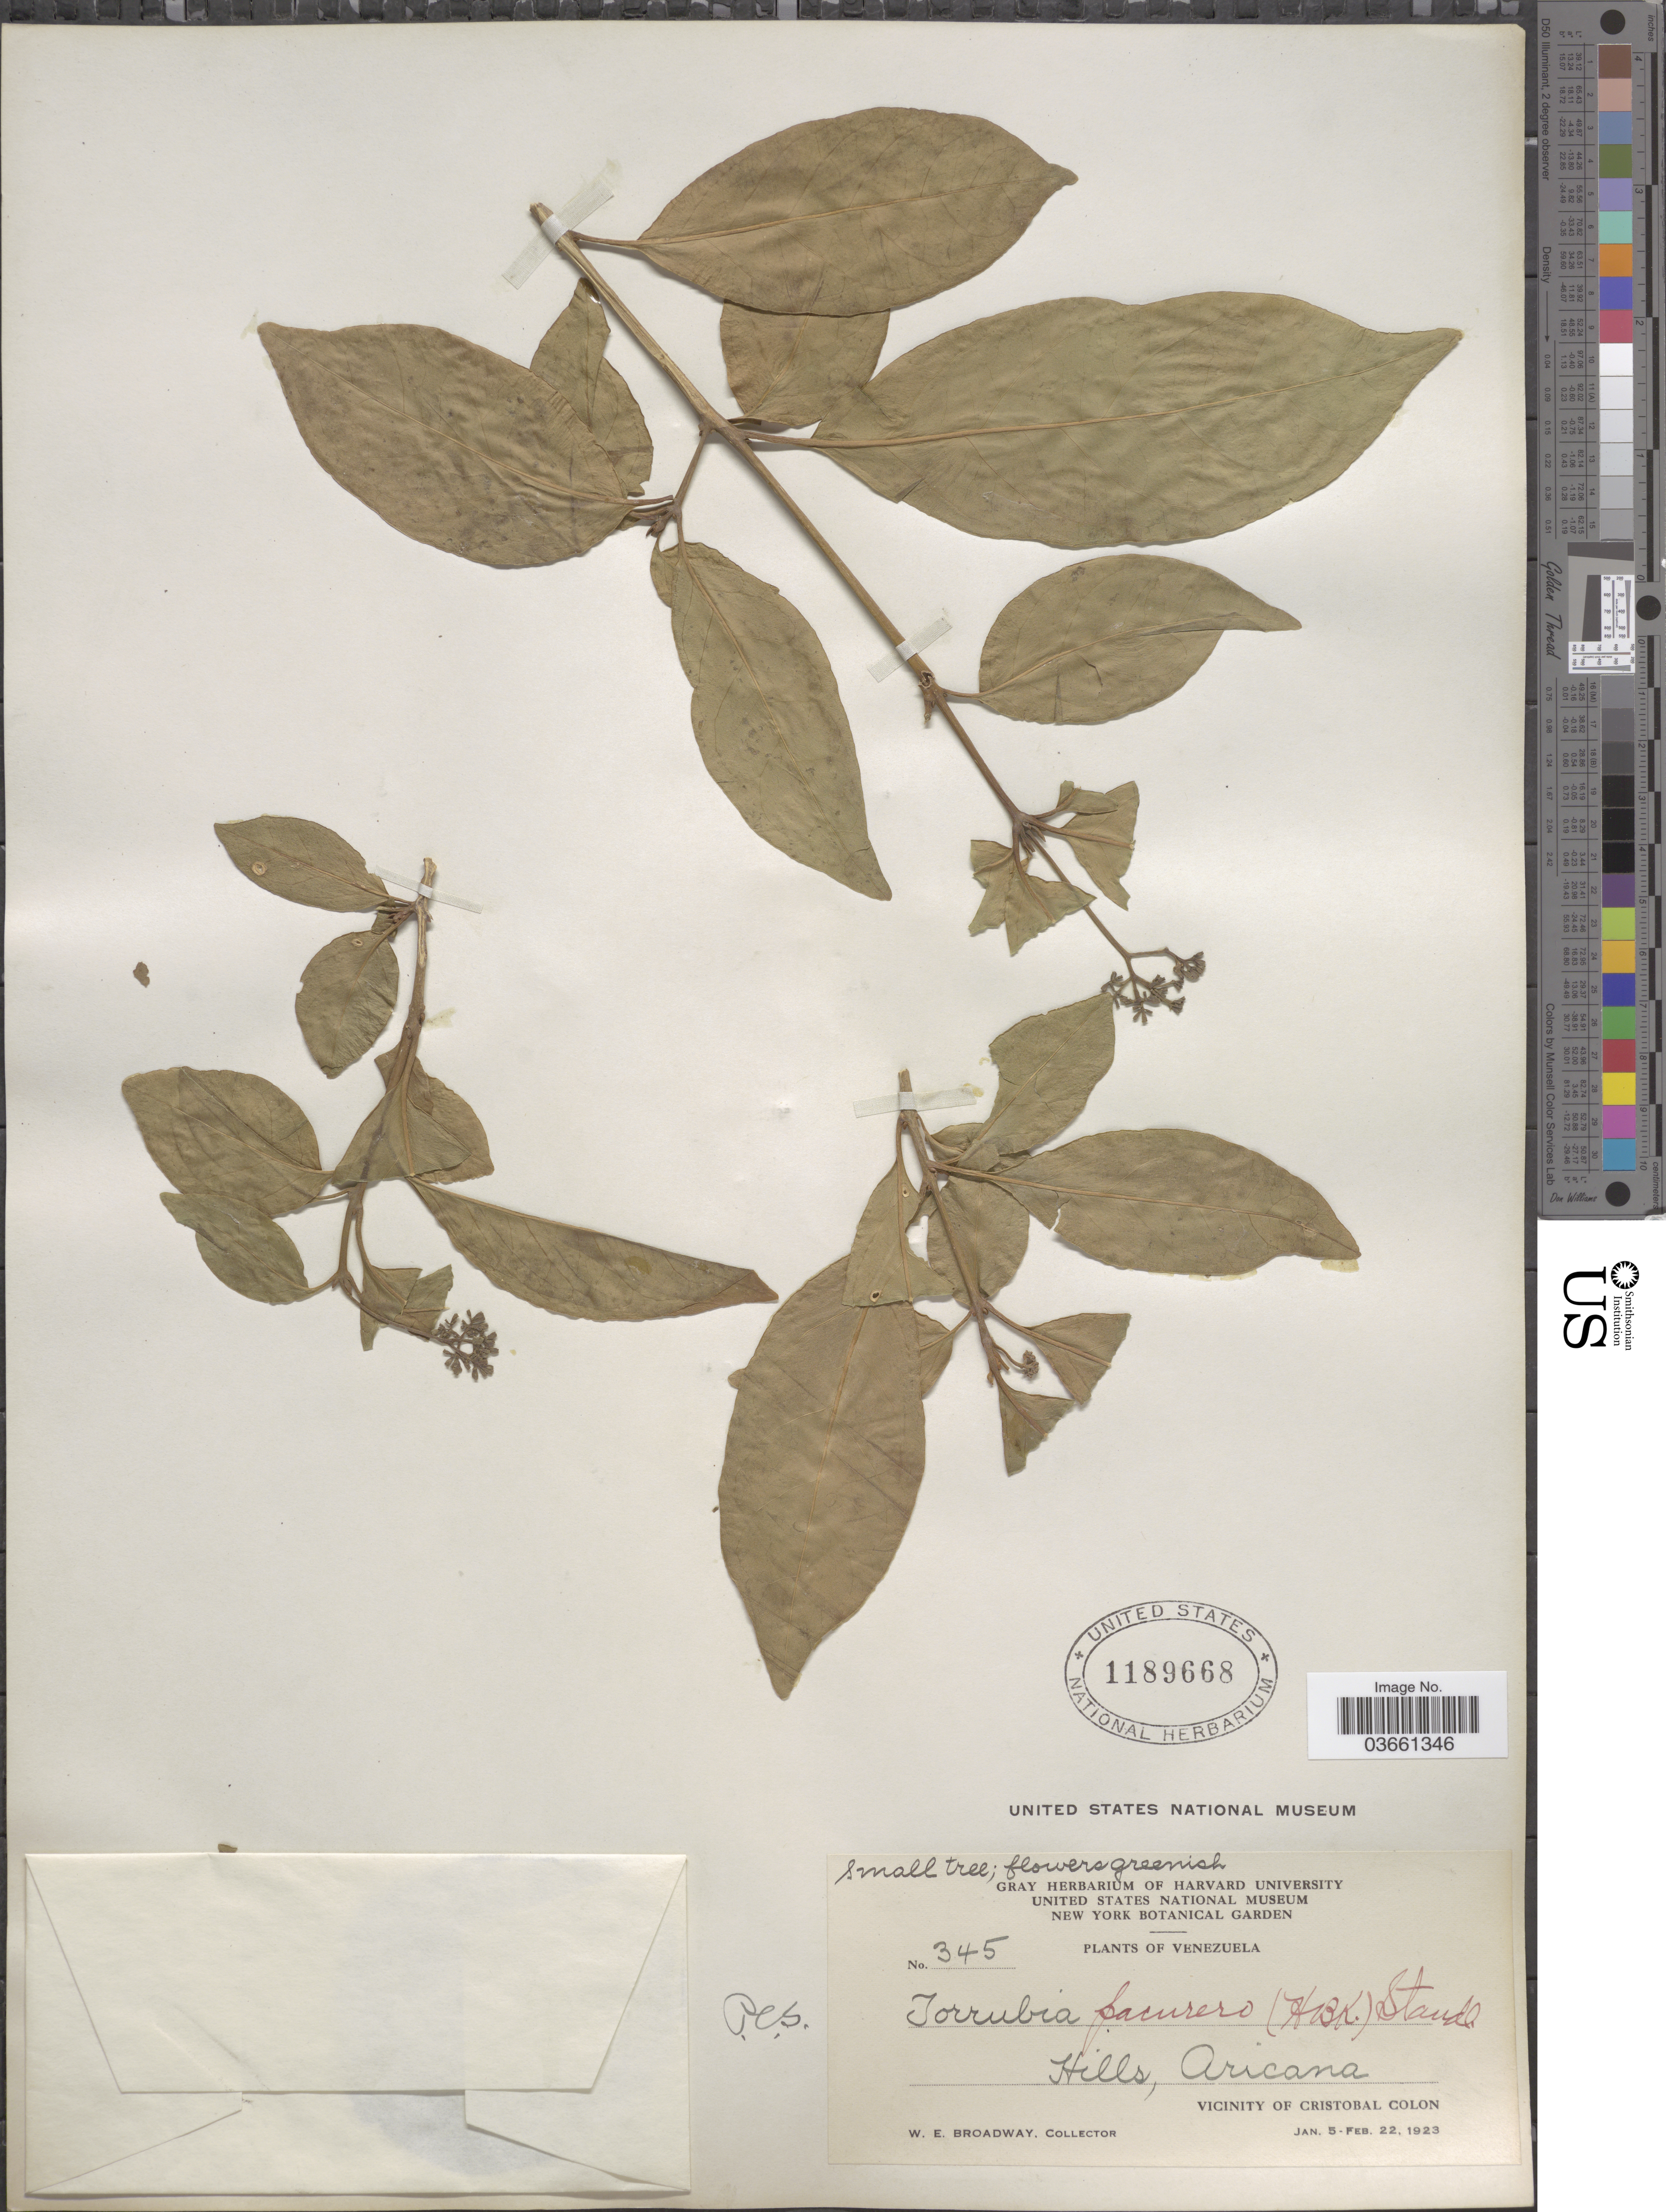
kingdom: Plantae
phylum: Tracheophyta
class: Magnoliopsida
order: Caryophyllales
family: Nyctaginaceae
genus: Guapira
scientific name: Guapira pacurero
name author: (Kunth) Little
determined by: Strong, Mark T., (BOT), Smithsonian Institution - National Museum of Natural History (UNITED STATES)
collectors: W. E. Broadway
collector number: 345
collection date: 1923-01-05/1923-02-22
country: Venezuela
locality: Hills, Aricana. Vicinity of Cristobal Colon.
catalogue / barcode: US 1189668